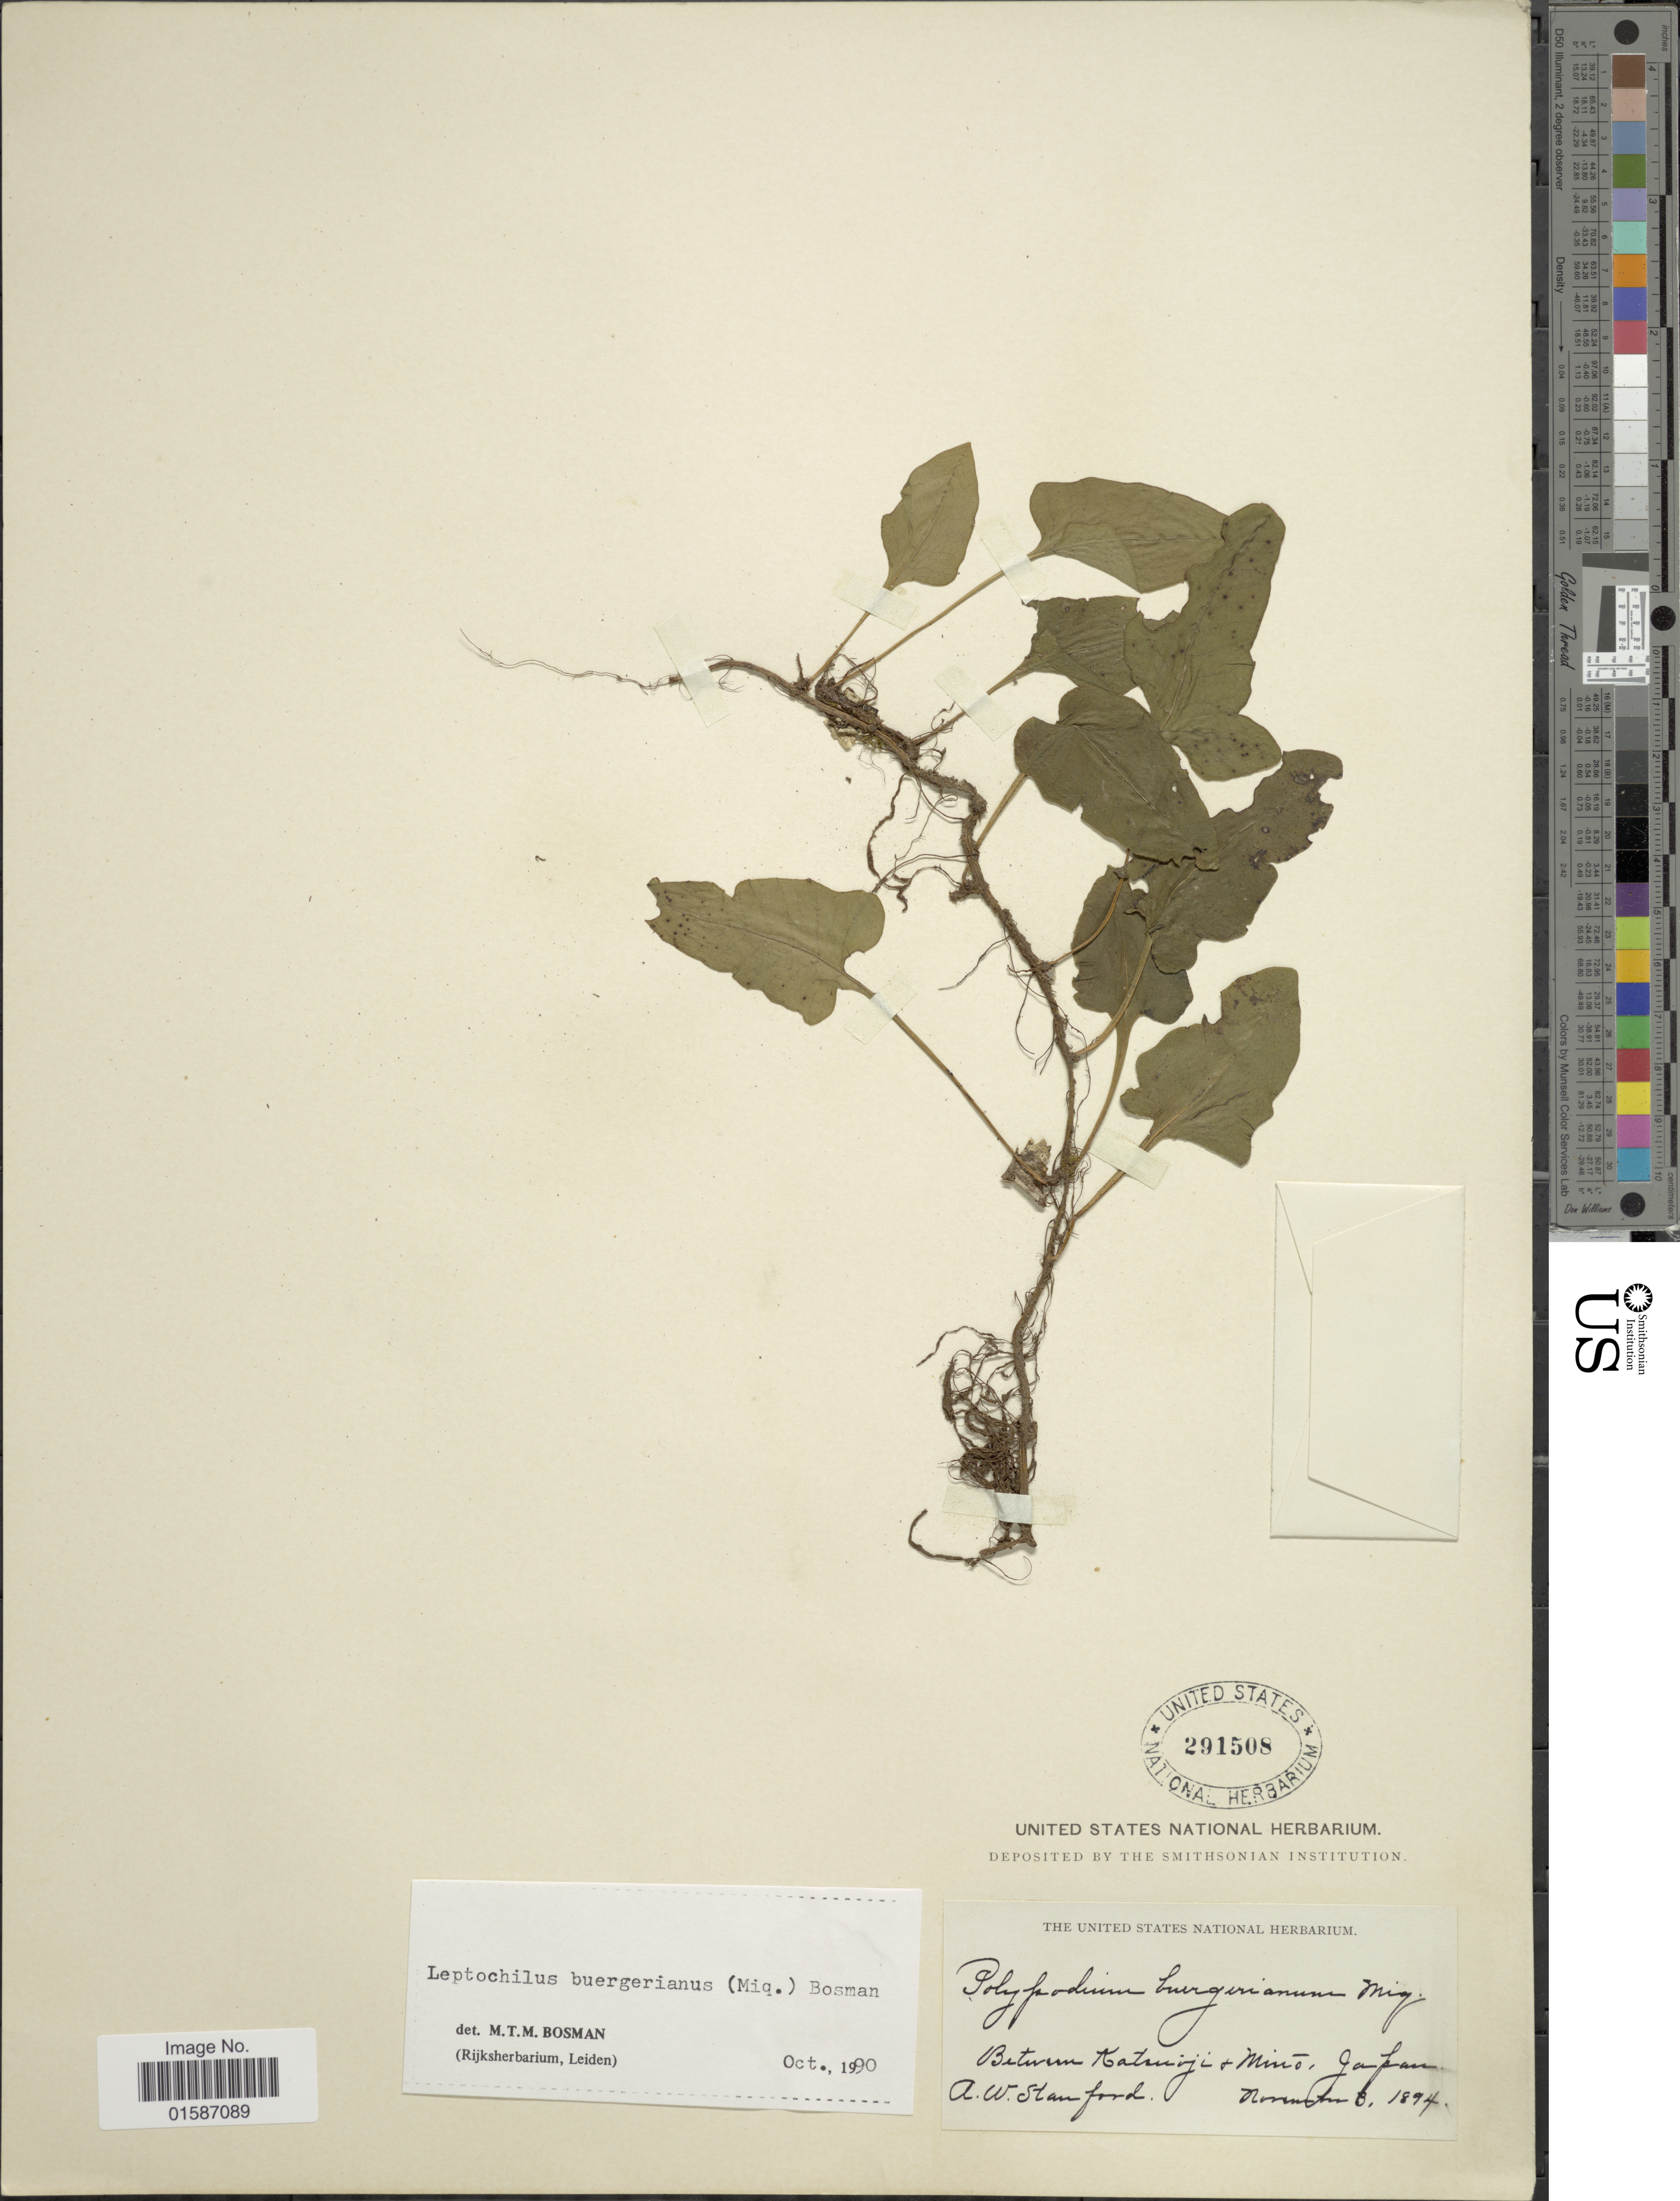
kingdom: Plantae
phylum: Tracheophyta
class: Polypodiopsida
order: Polypodiales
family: Polypodiaceae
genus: Lepidomicrosorium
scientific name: Lepidomicrosorium buergerianum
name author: (Miq.) Ching & K.H. Shing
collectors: A. Stanford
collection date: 1894-11-03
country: Japan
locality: Between Katuiji + Minó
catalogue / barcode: US 291508